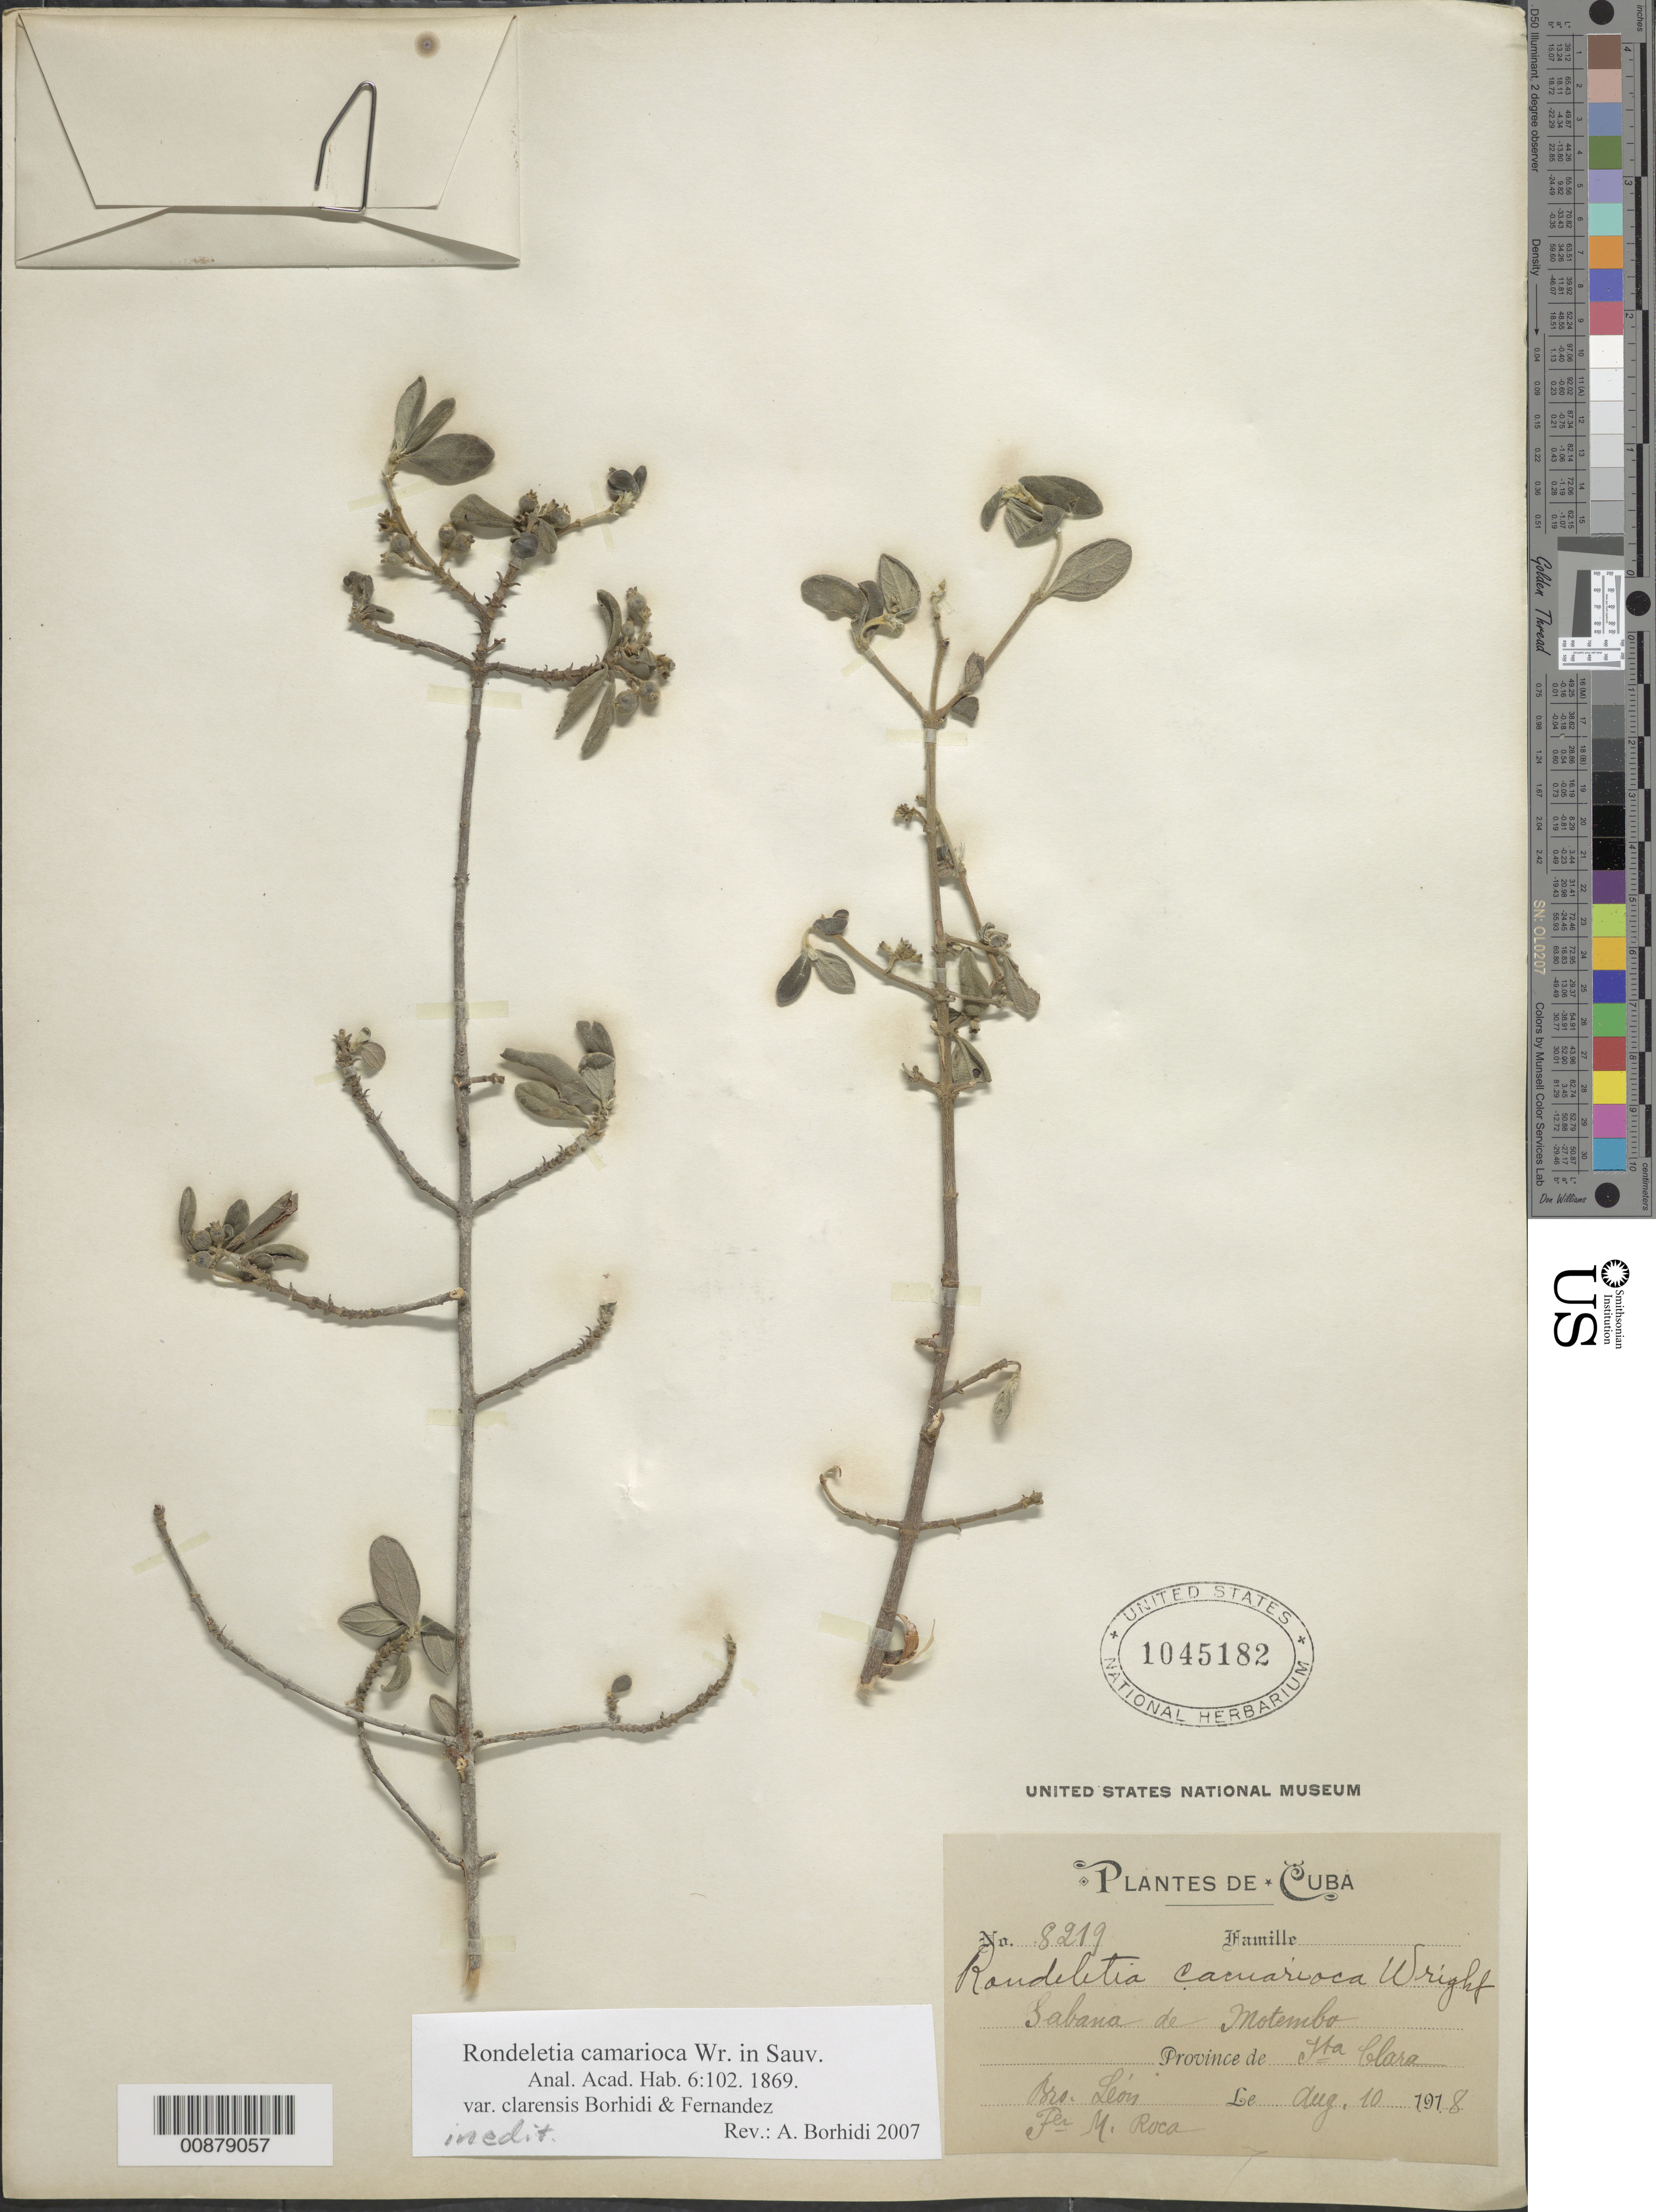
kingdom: Plantae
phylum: Tracheophyta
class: Magnoliopsida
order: Gentianales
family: Rubiaceae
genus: Rondeletia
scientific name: Rondeletia camarioca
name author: C. Wright in Sauvalle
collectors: Bro. León & M. Roca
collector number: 8219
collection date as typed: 10 Aug 1918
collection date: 1918-08-10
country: Cuba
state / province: Santa Clara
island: Cuba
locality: Sabana de Motemba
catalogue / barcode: US 1045182